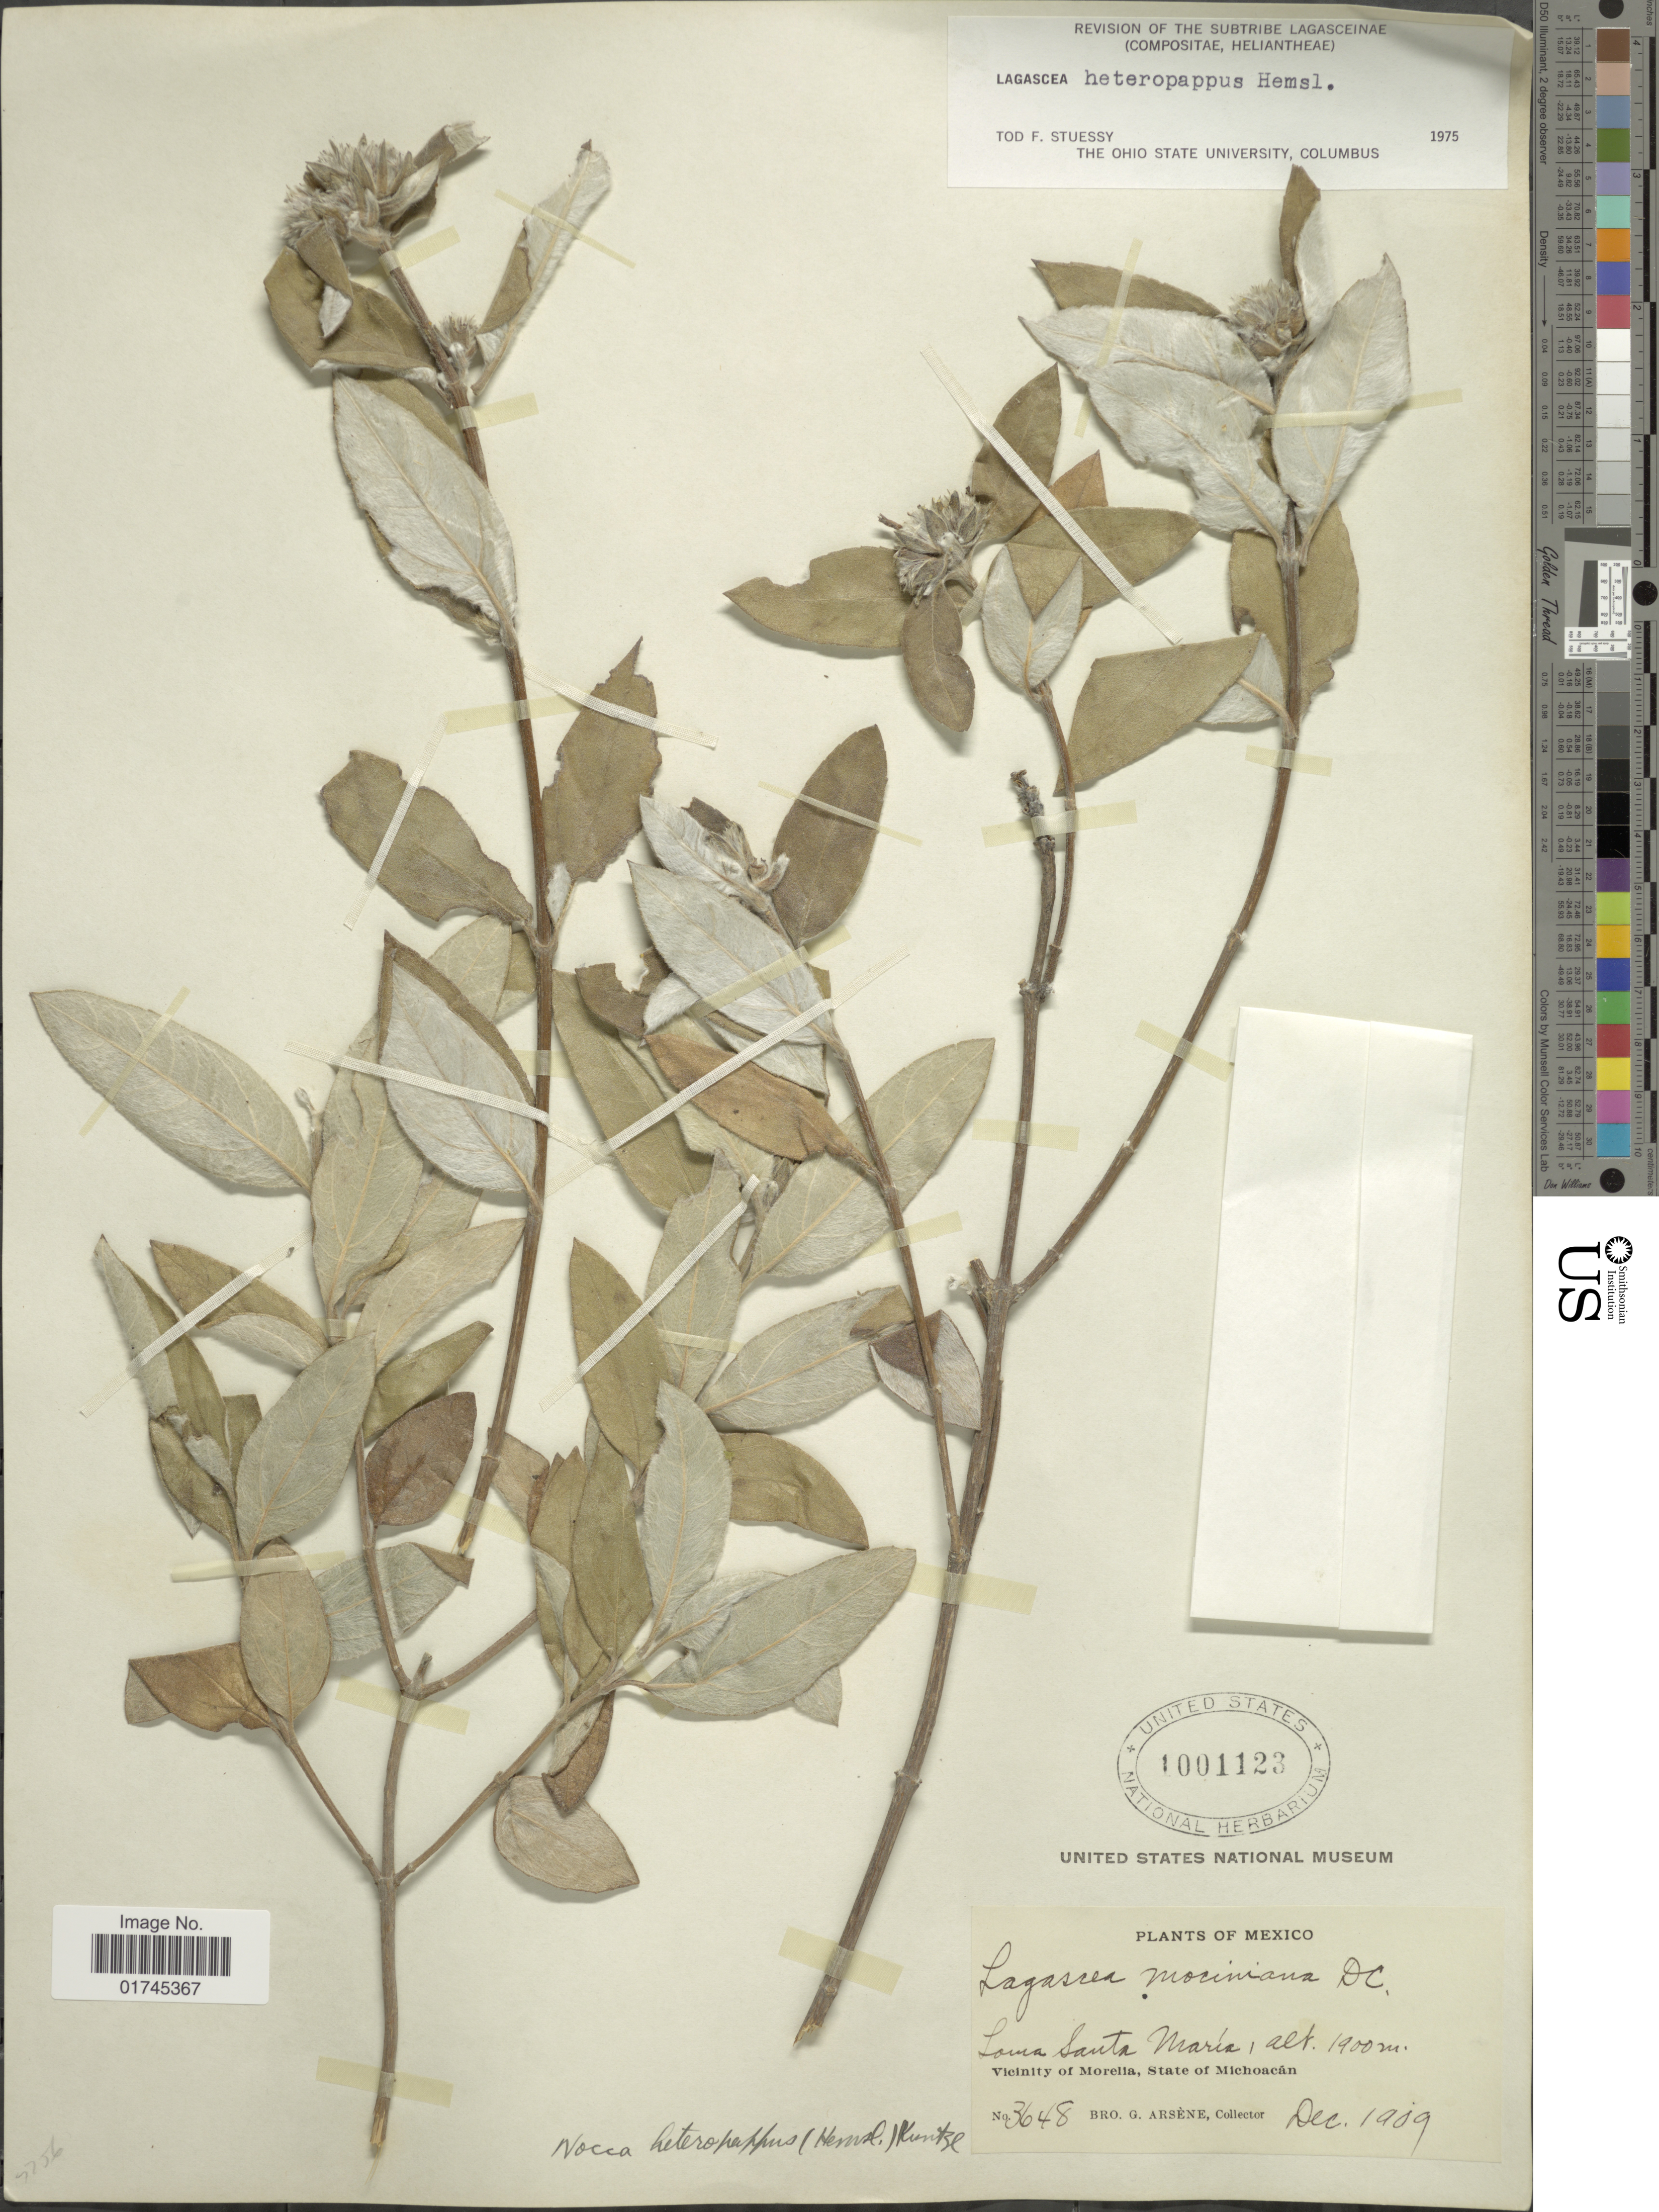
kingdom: Plantae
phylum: Tracheophyta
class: Magnoliopsida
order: Asterales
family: Asteraceae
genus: Lagascea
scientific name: Lagascea heteropappus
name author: Hemsl.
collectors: Bro. G. Arsène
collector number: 3648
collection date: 1909-12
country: Mexico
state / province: Michoacán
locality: Lower Santa María, vicinity of Morelia.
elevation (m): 1900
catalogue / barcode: US 1001123